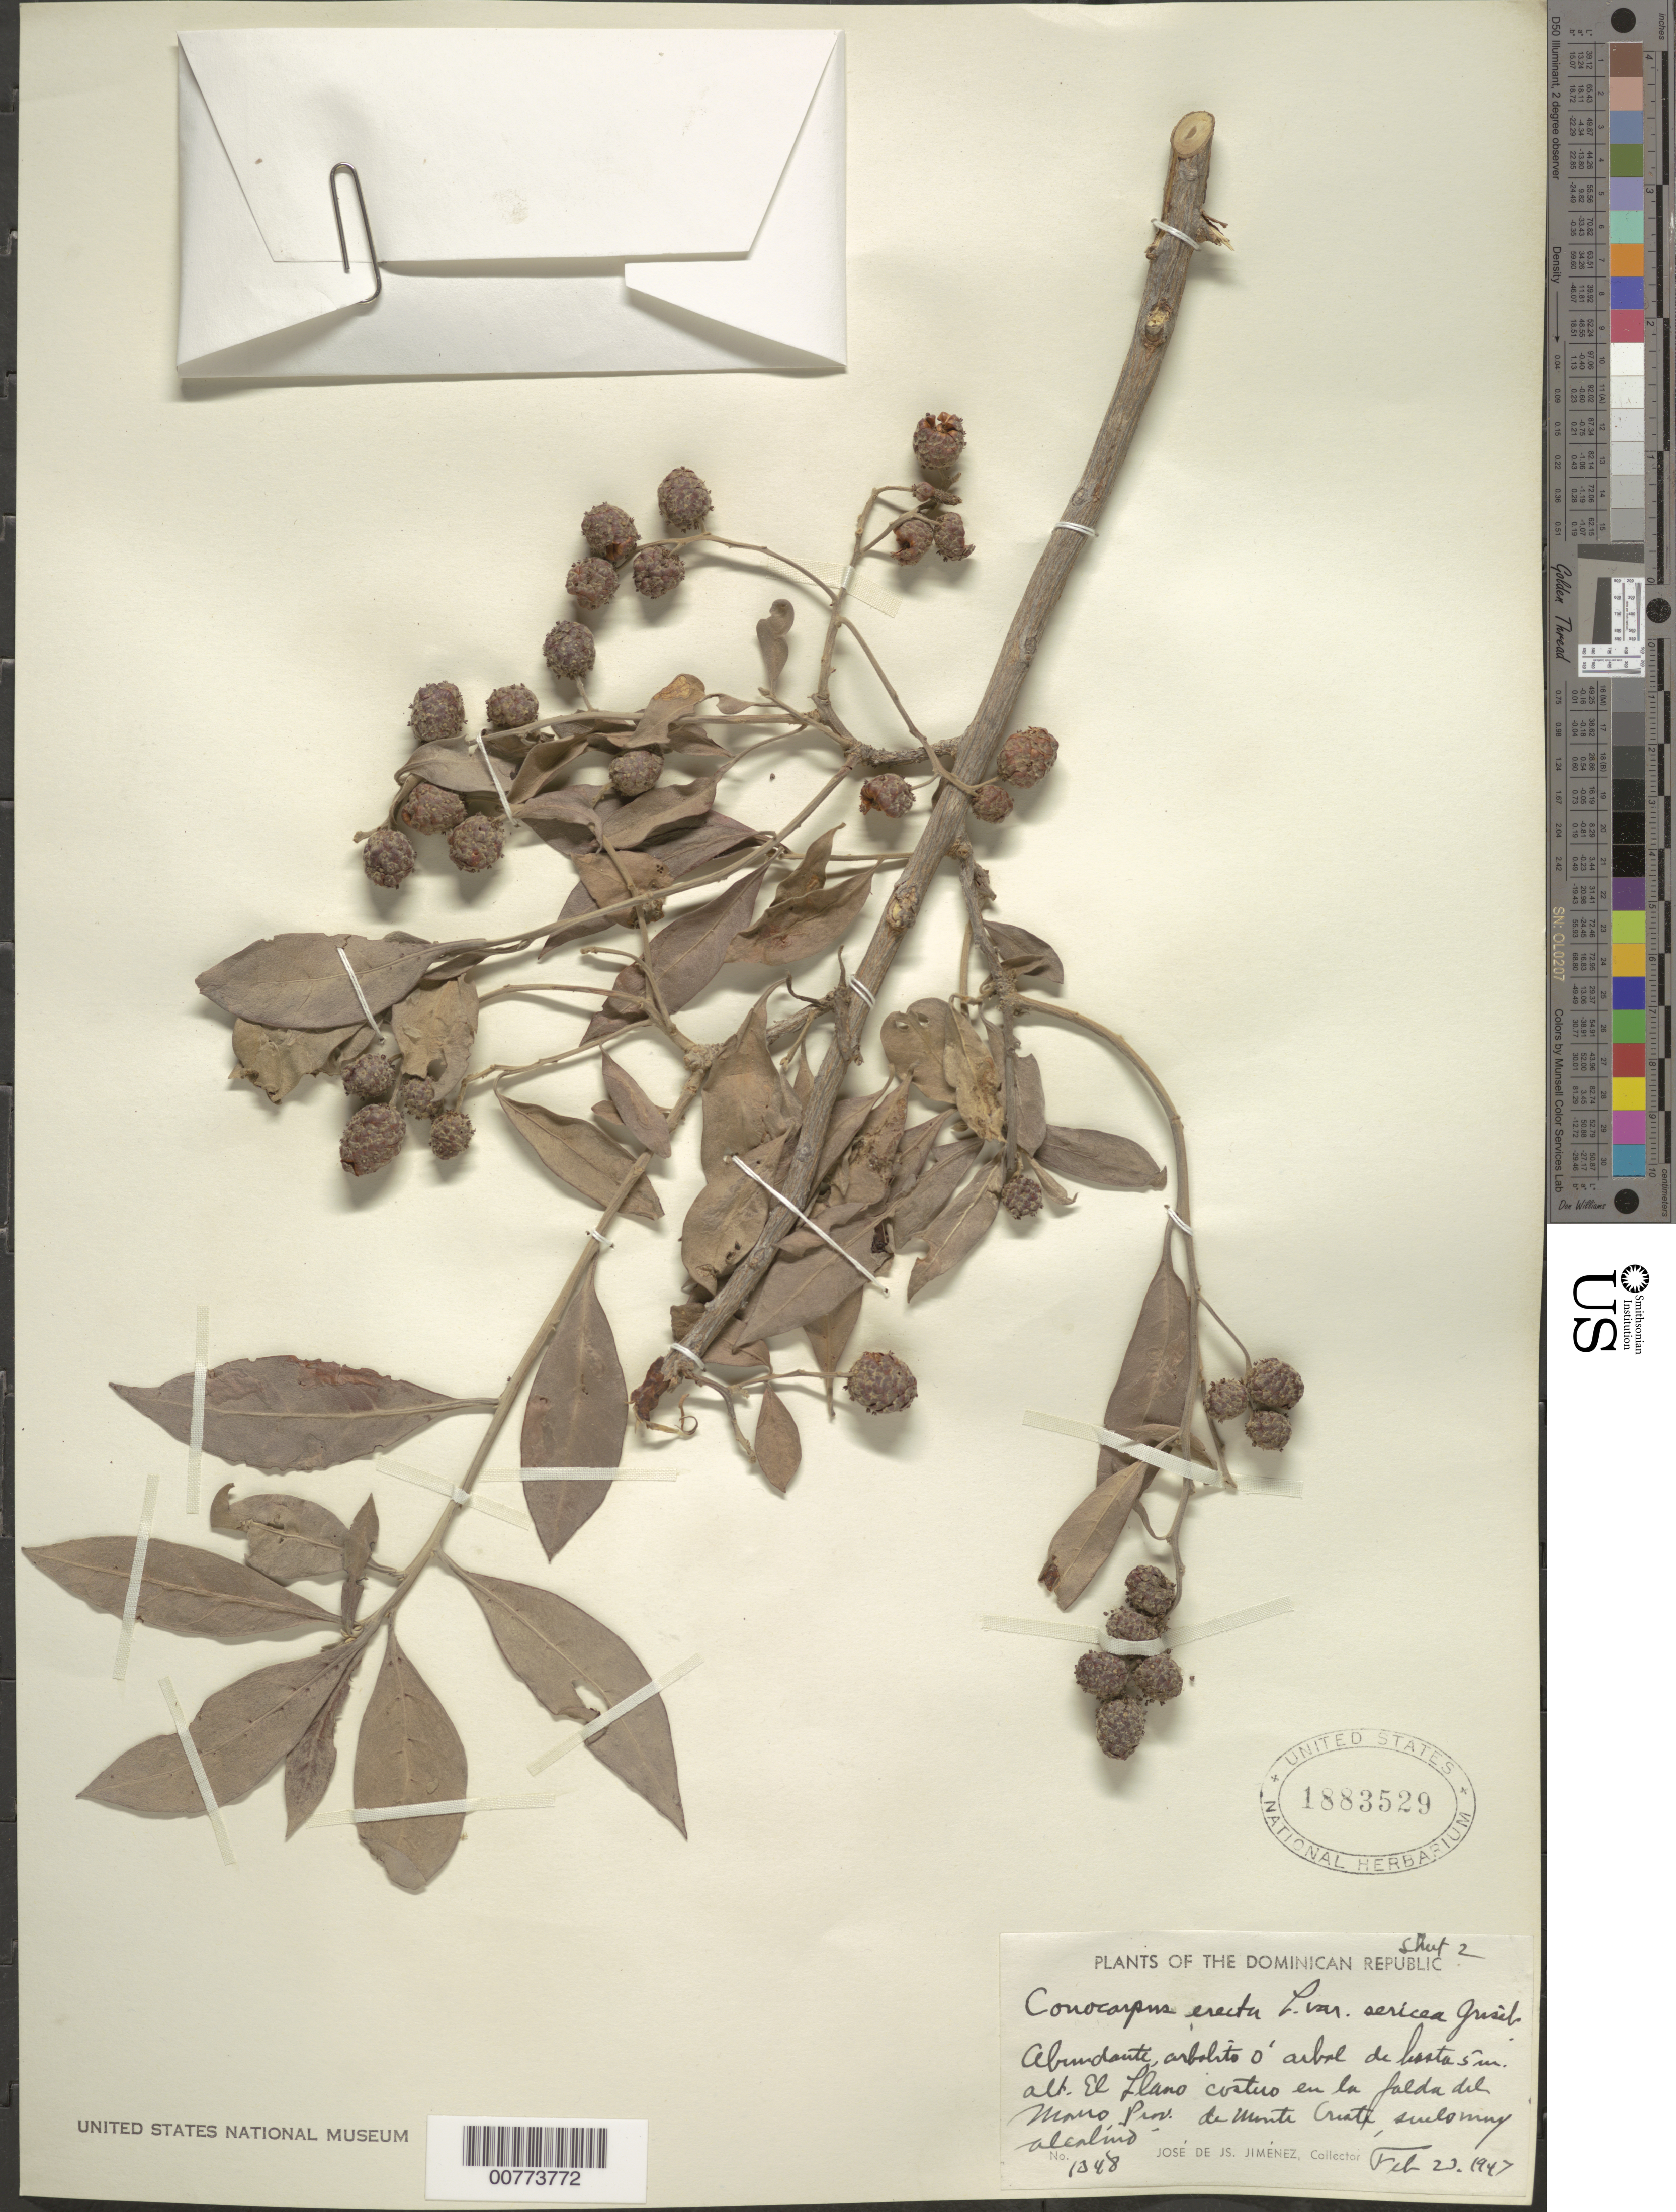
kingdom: Plantae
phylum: Tracheophyta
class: Magnoliopsida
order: Myrtales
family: Combretaceae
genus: Conocarpus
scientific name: Conocarpus erectus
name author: L.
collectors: J. J. Jiménez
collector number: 1348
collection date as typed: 23 Feb 1947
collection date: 1947-02-23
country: Dominican Republic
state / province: Monte Cristi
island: Hispaniola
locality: El Llano costero, at the base of Morro.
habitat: Very alkaline soil.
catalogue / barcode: US 1883529